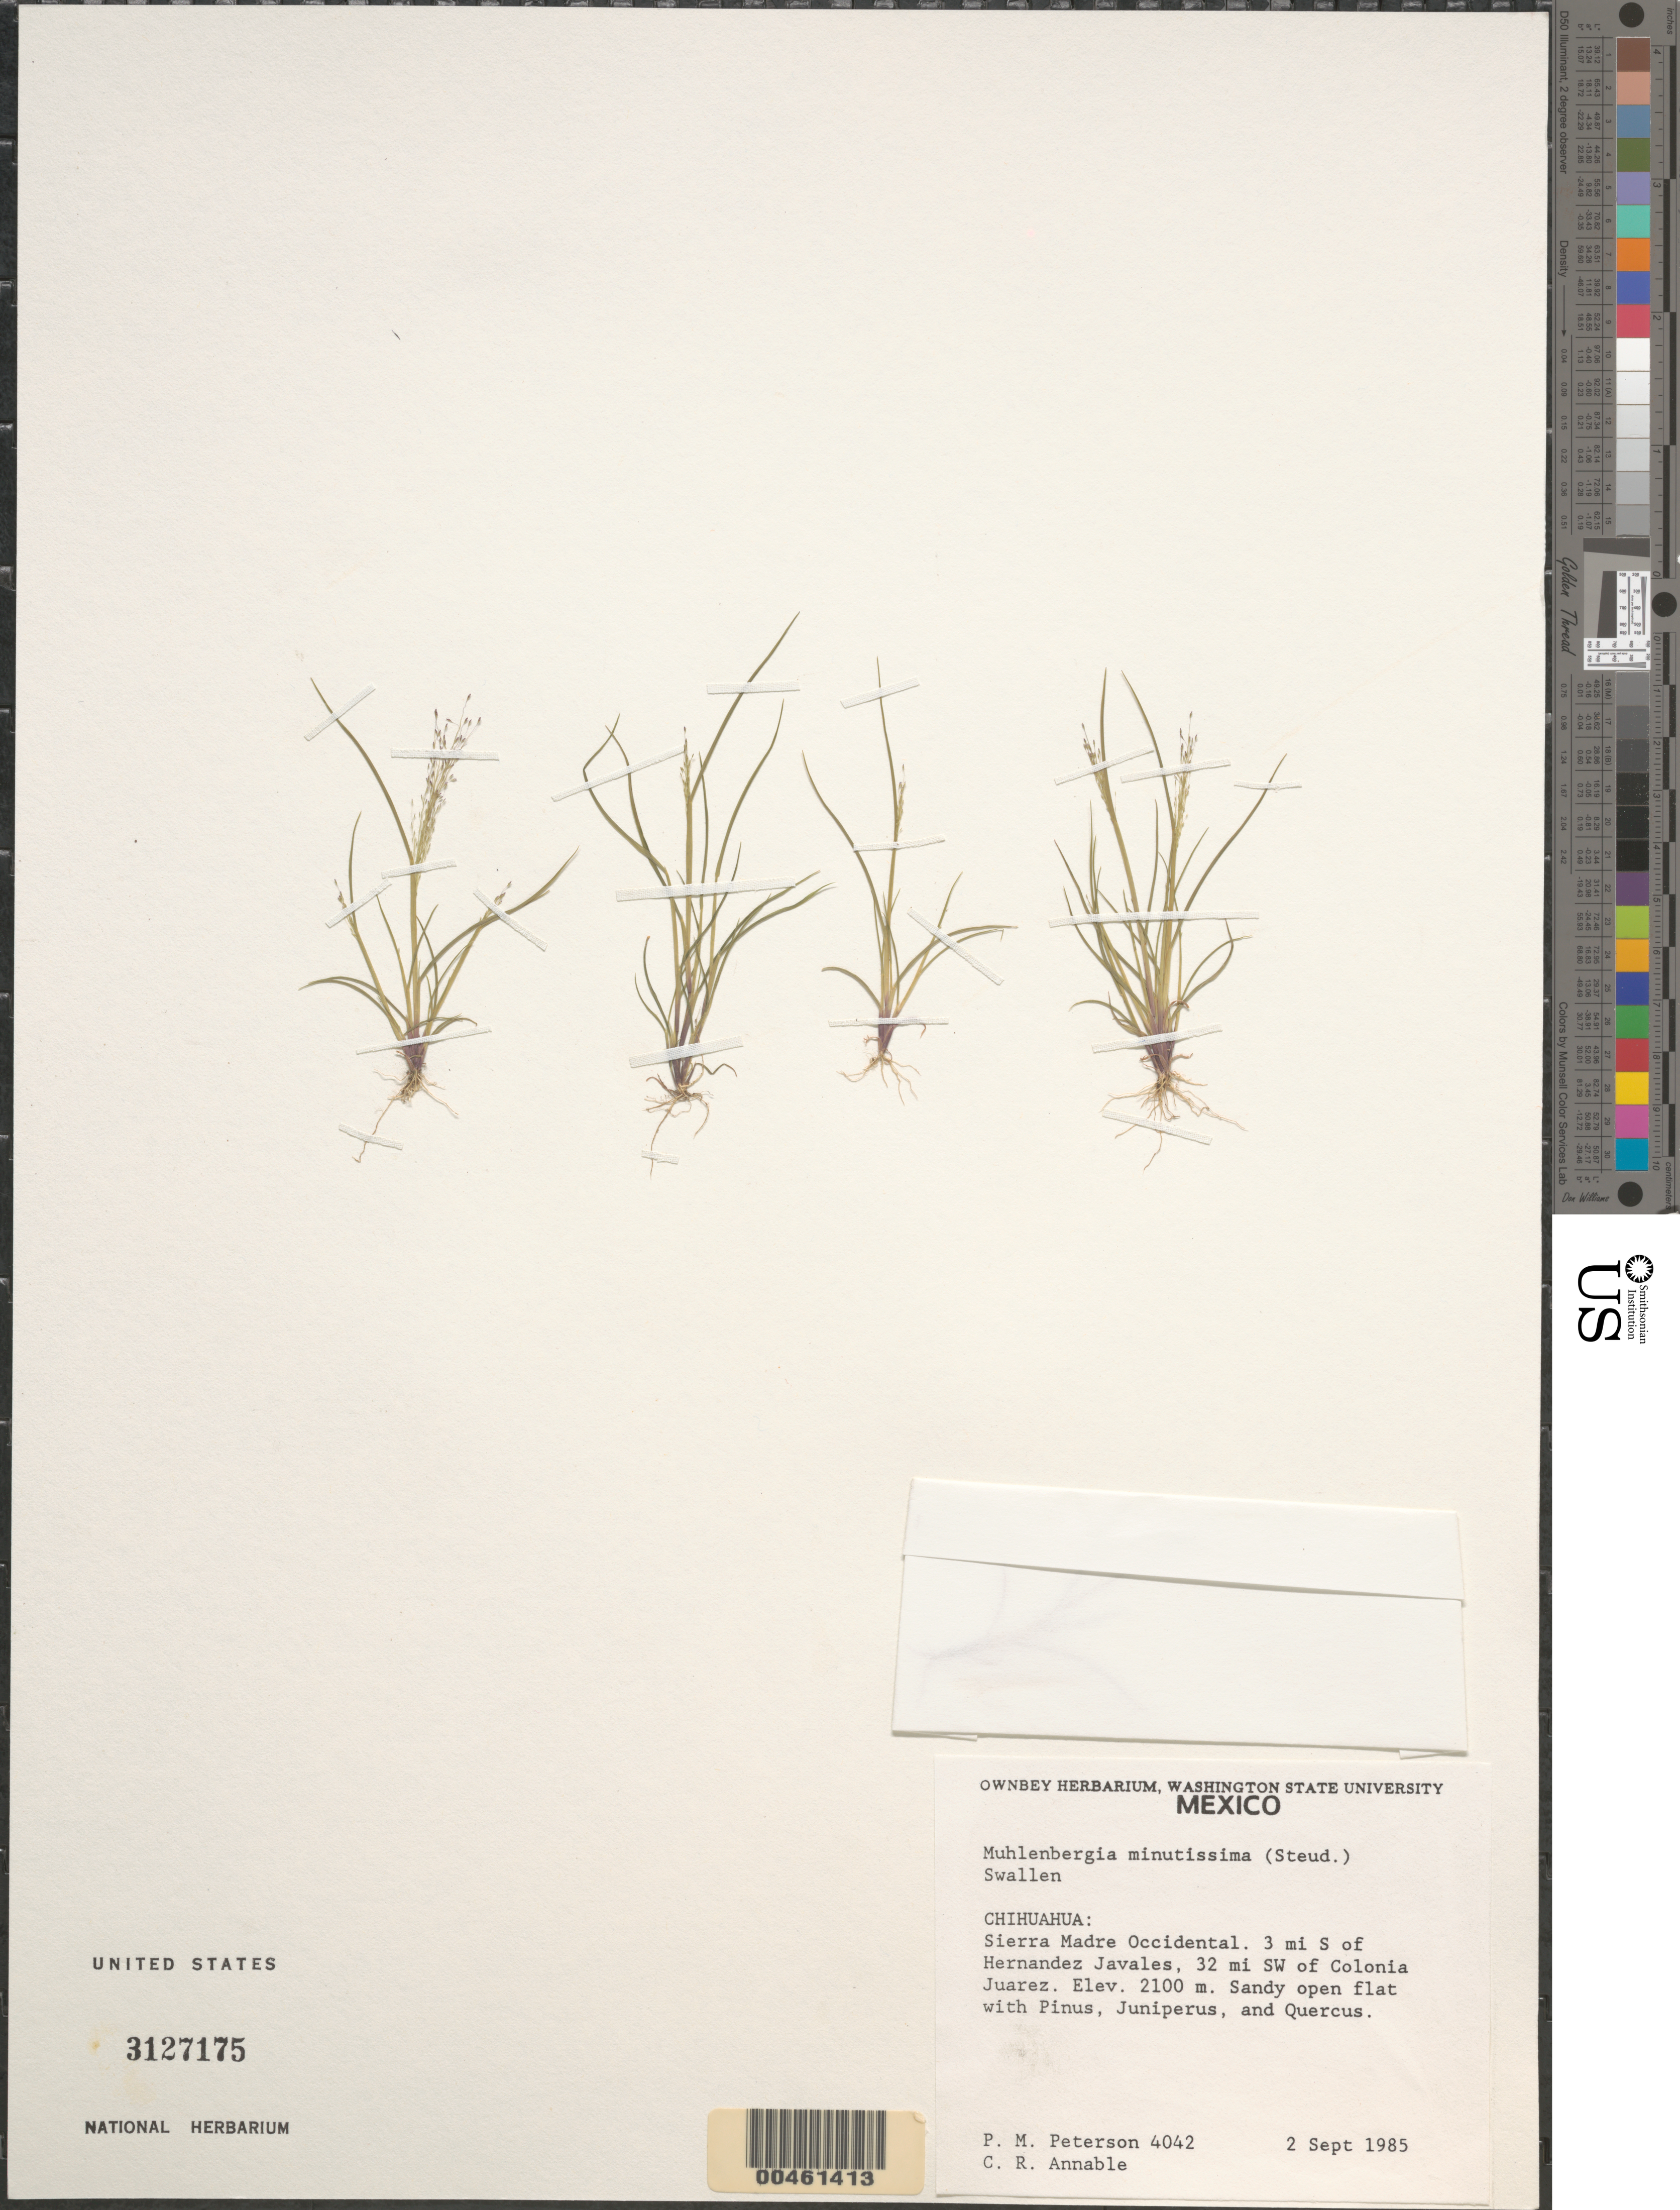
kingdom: Plantae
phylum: Tracheophyta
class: Liliopsida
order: Poales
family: Poaceae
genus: Muhlenbergia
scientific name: Muhlenbergia minutissima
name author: (Steud.) Swallen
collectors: P. M. Peterson & C. R. Annable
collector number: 04042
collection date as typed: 02 Sep 1985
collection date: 1985-09-02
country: Mexico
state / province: Chihuahua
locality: Sierra Madre Occidental, 3.0 miles south of Hernandez Javales, 32 miles southwest of Colonia Juarez.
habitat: Sandy open flat, associated with Pinus, Juniperus and Quercus. Muhlenbergia sinuosa also present.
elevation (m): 2100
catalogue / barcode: US 3127175